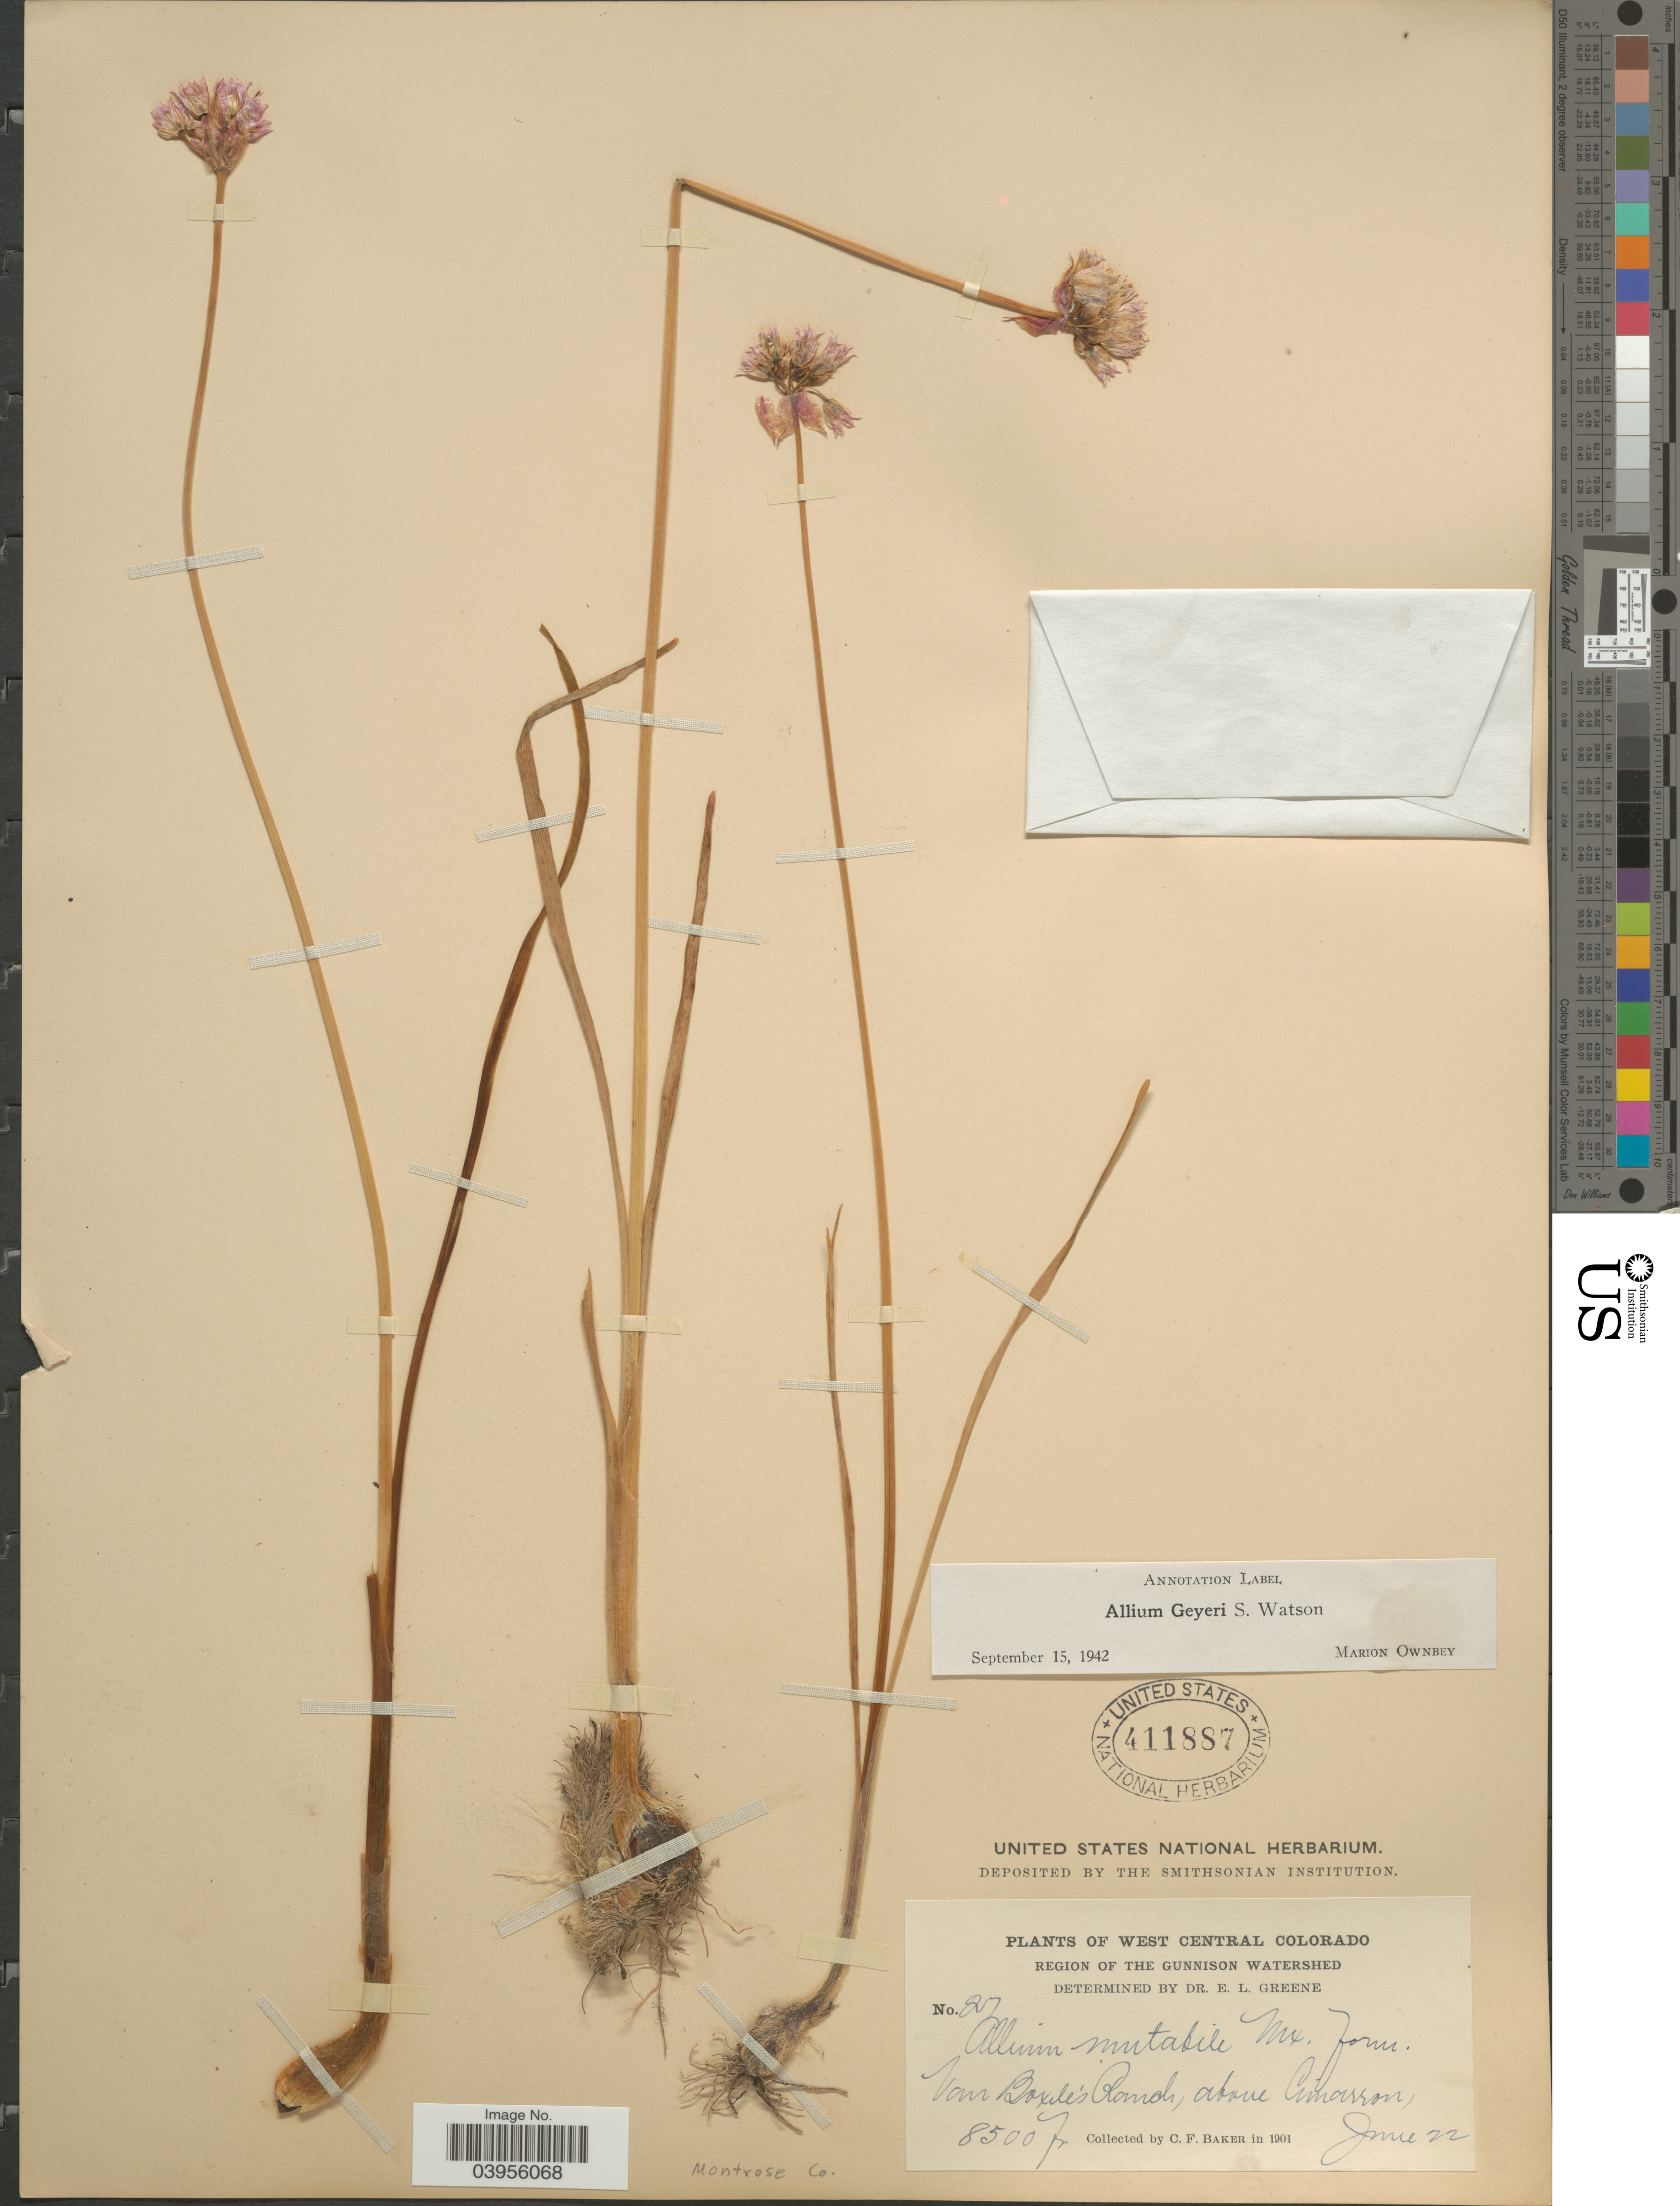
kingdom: Plantae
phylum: Tracheophyta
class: Liliopsida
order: Asparagales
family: Amaryllidaceae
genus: Allium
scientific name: Allium geyeri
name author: S. Watson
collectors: C. F. Baker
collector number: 27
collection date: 1901-06-22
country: United States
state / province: Colorado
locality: West Central Colorado. Region of the Gunnison Watershed. Van Boyle's Ranch, above Cimarron. Montrose Co.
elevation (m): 2591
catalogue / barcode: US 411887